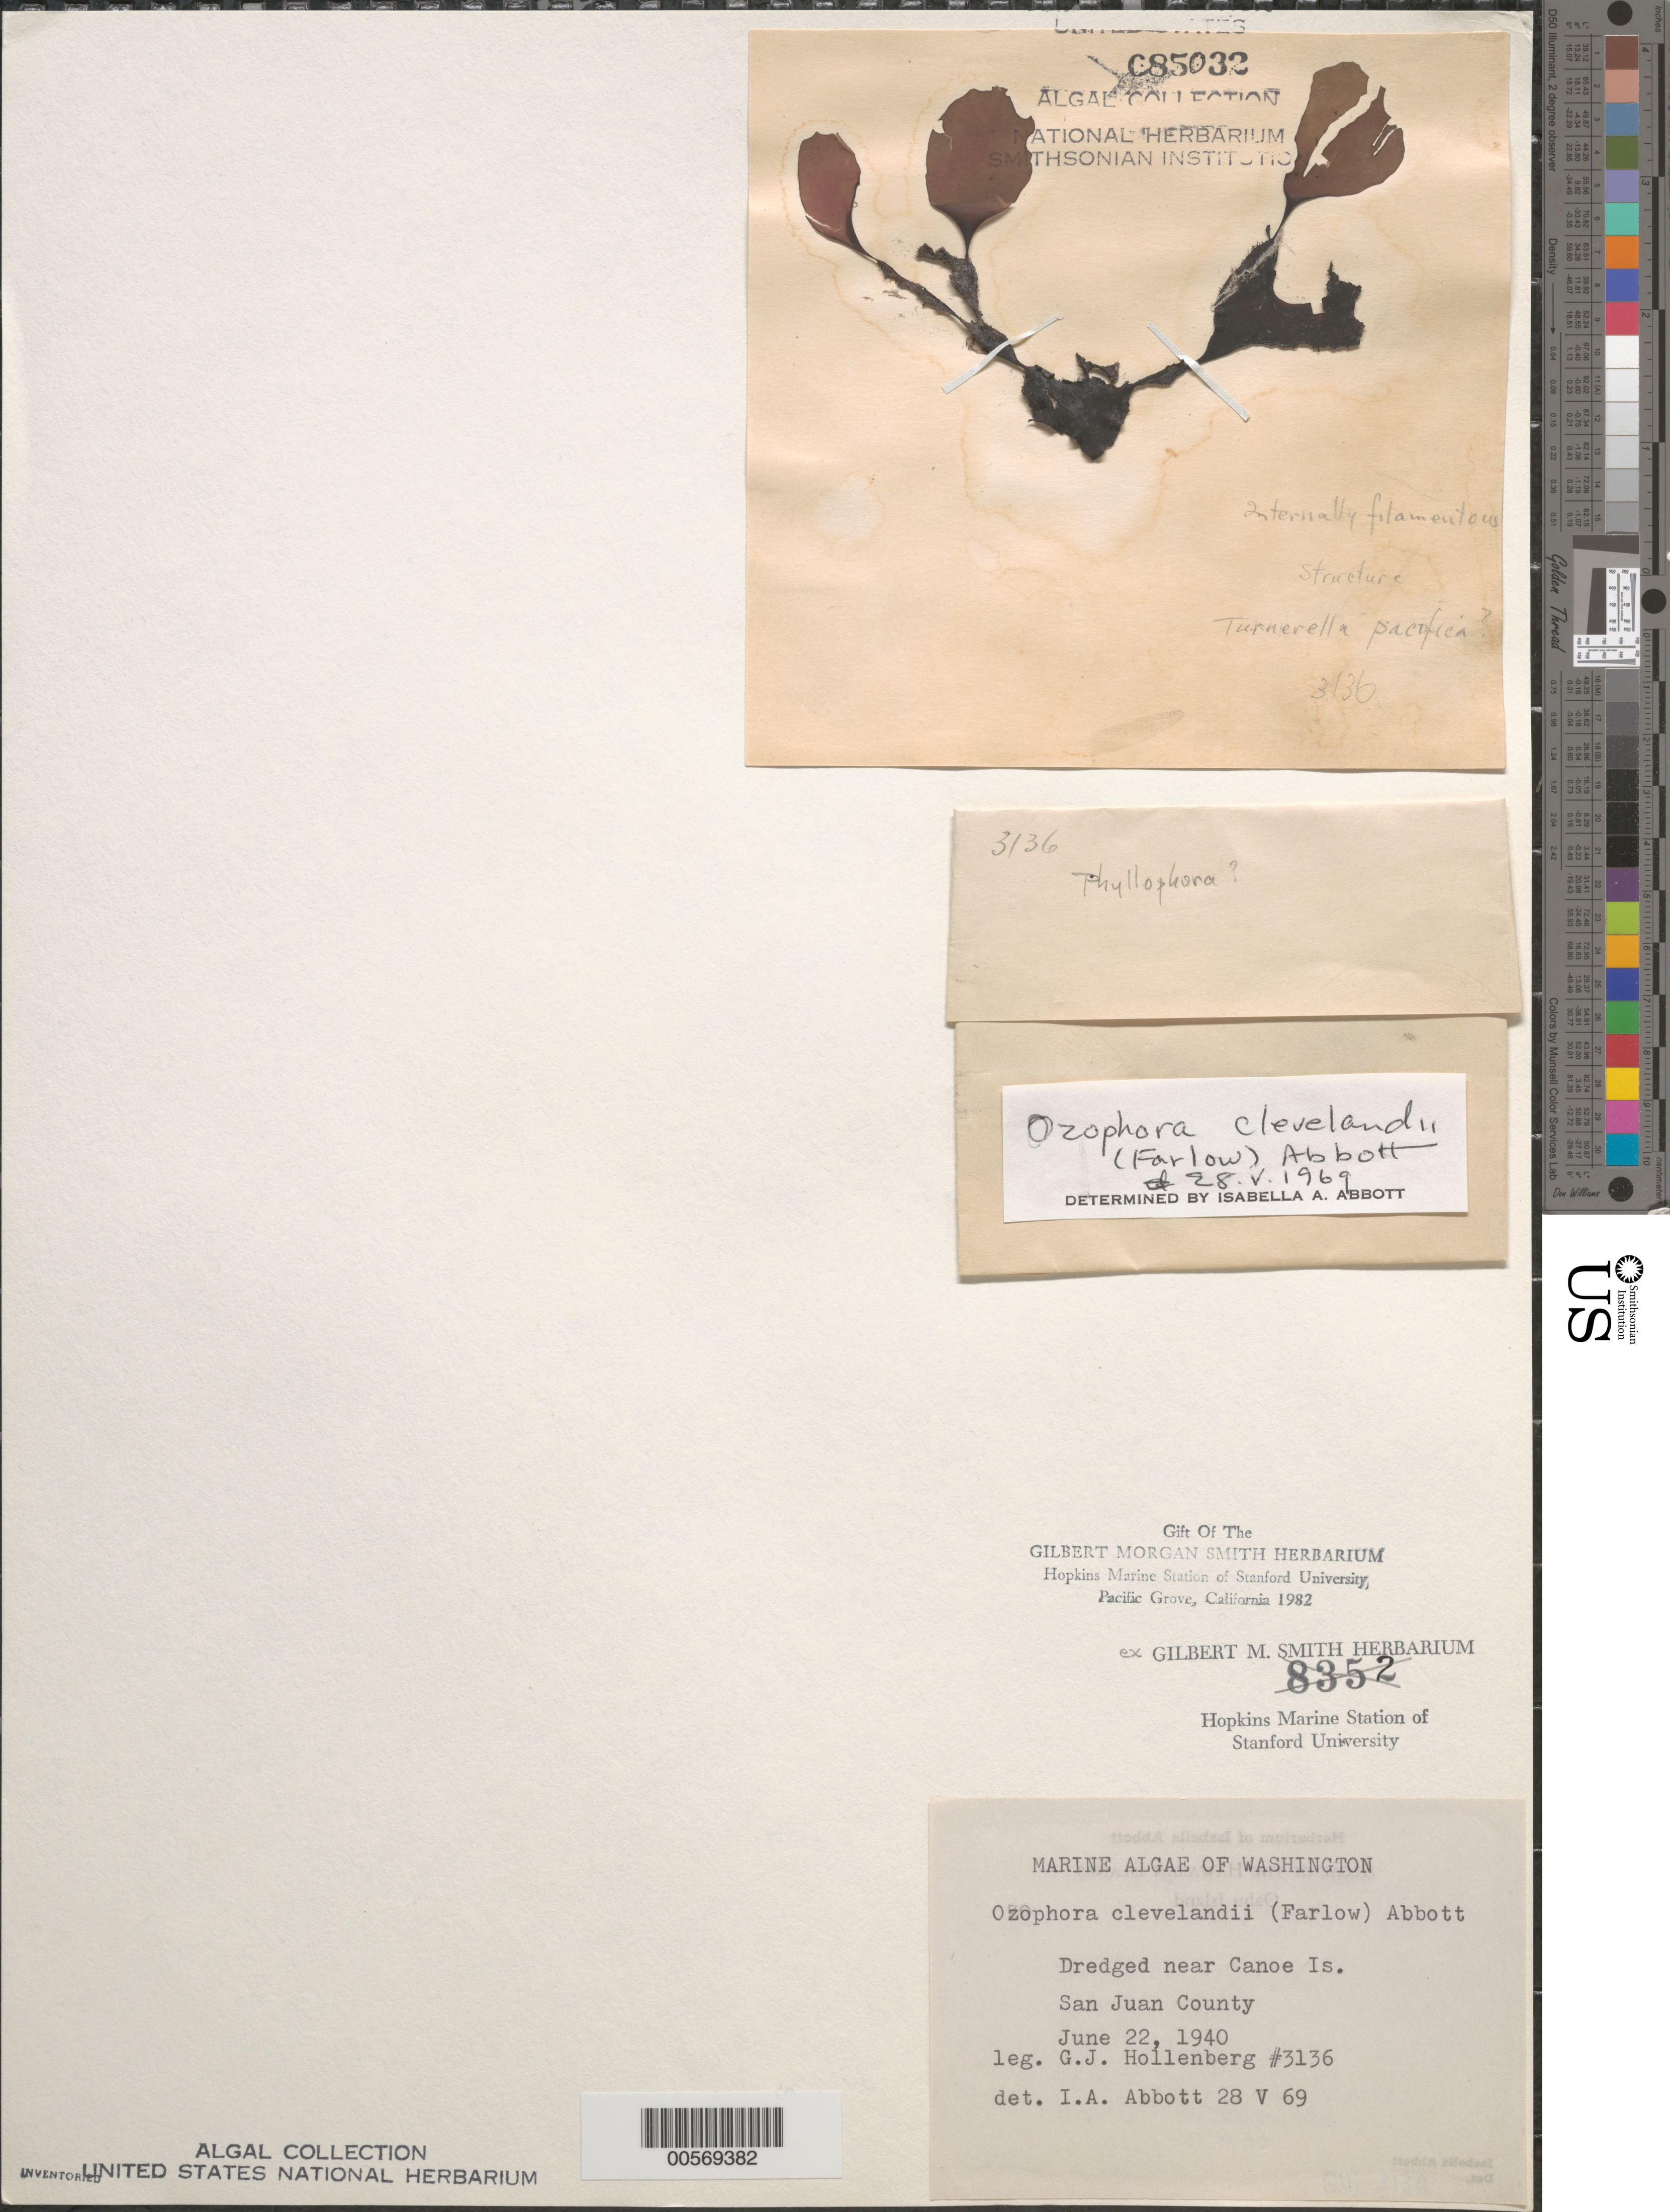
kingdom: Plantae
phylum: Rhodophyta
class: Florideophyceae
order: Gigartinales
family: Phyllophoraceae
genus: Ozophora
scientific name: Ozophora clevelandii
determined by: Abbott, Isabella A.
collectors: G. Hollenberg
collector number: GJH 3136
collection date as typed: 28 May 1969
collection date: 1969-05-28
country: United States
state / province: Washington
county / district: San Juan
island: San Juan Island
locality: Friday Harbor, near Canoe Island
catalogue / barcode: US 85032